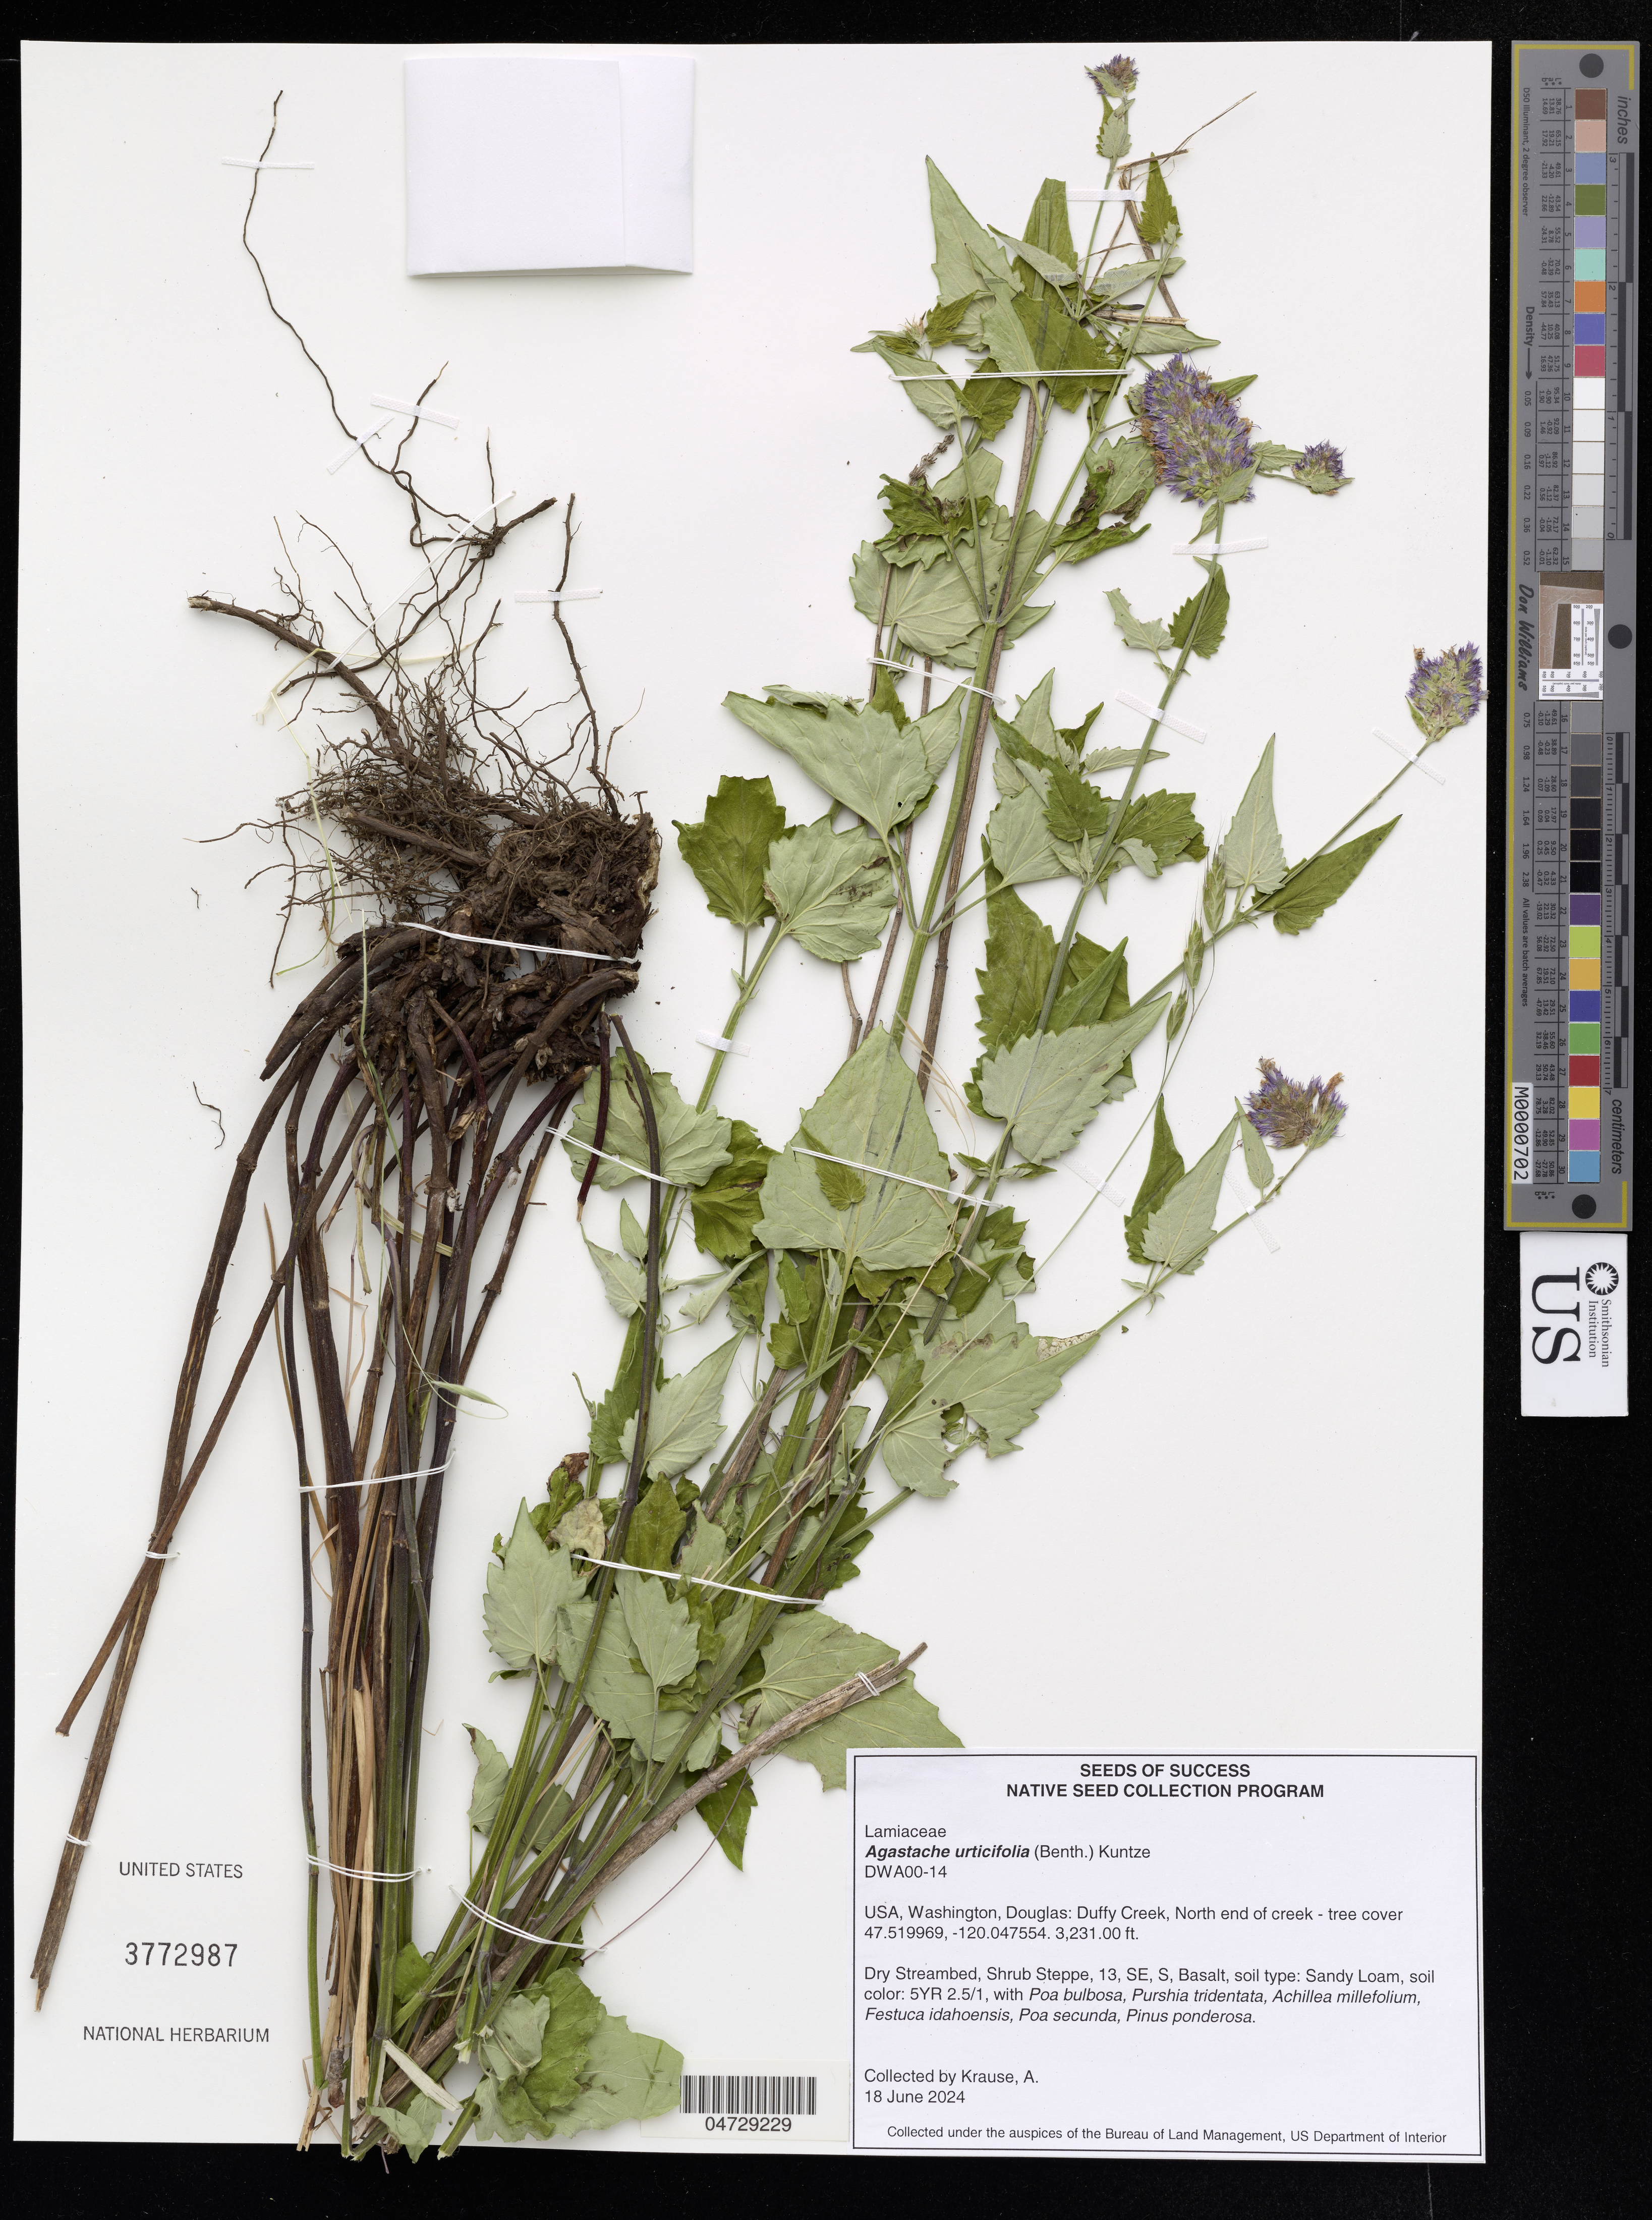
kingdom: Plantae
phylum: Tracheophyta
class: Magnoliopsida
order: Lamiales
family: Lamiaceae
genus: Agastache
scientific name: Agastache urticifolia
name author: (Benth.) Kuntze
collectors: A. Krause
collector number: DWA00-14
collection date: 2024-06-18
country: United States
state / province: Washington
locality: Douglas: Duffy Creek, North end of creek.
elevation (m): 985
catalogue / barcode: US 3772987